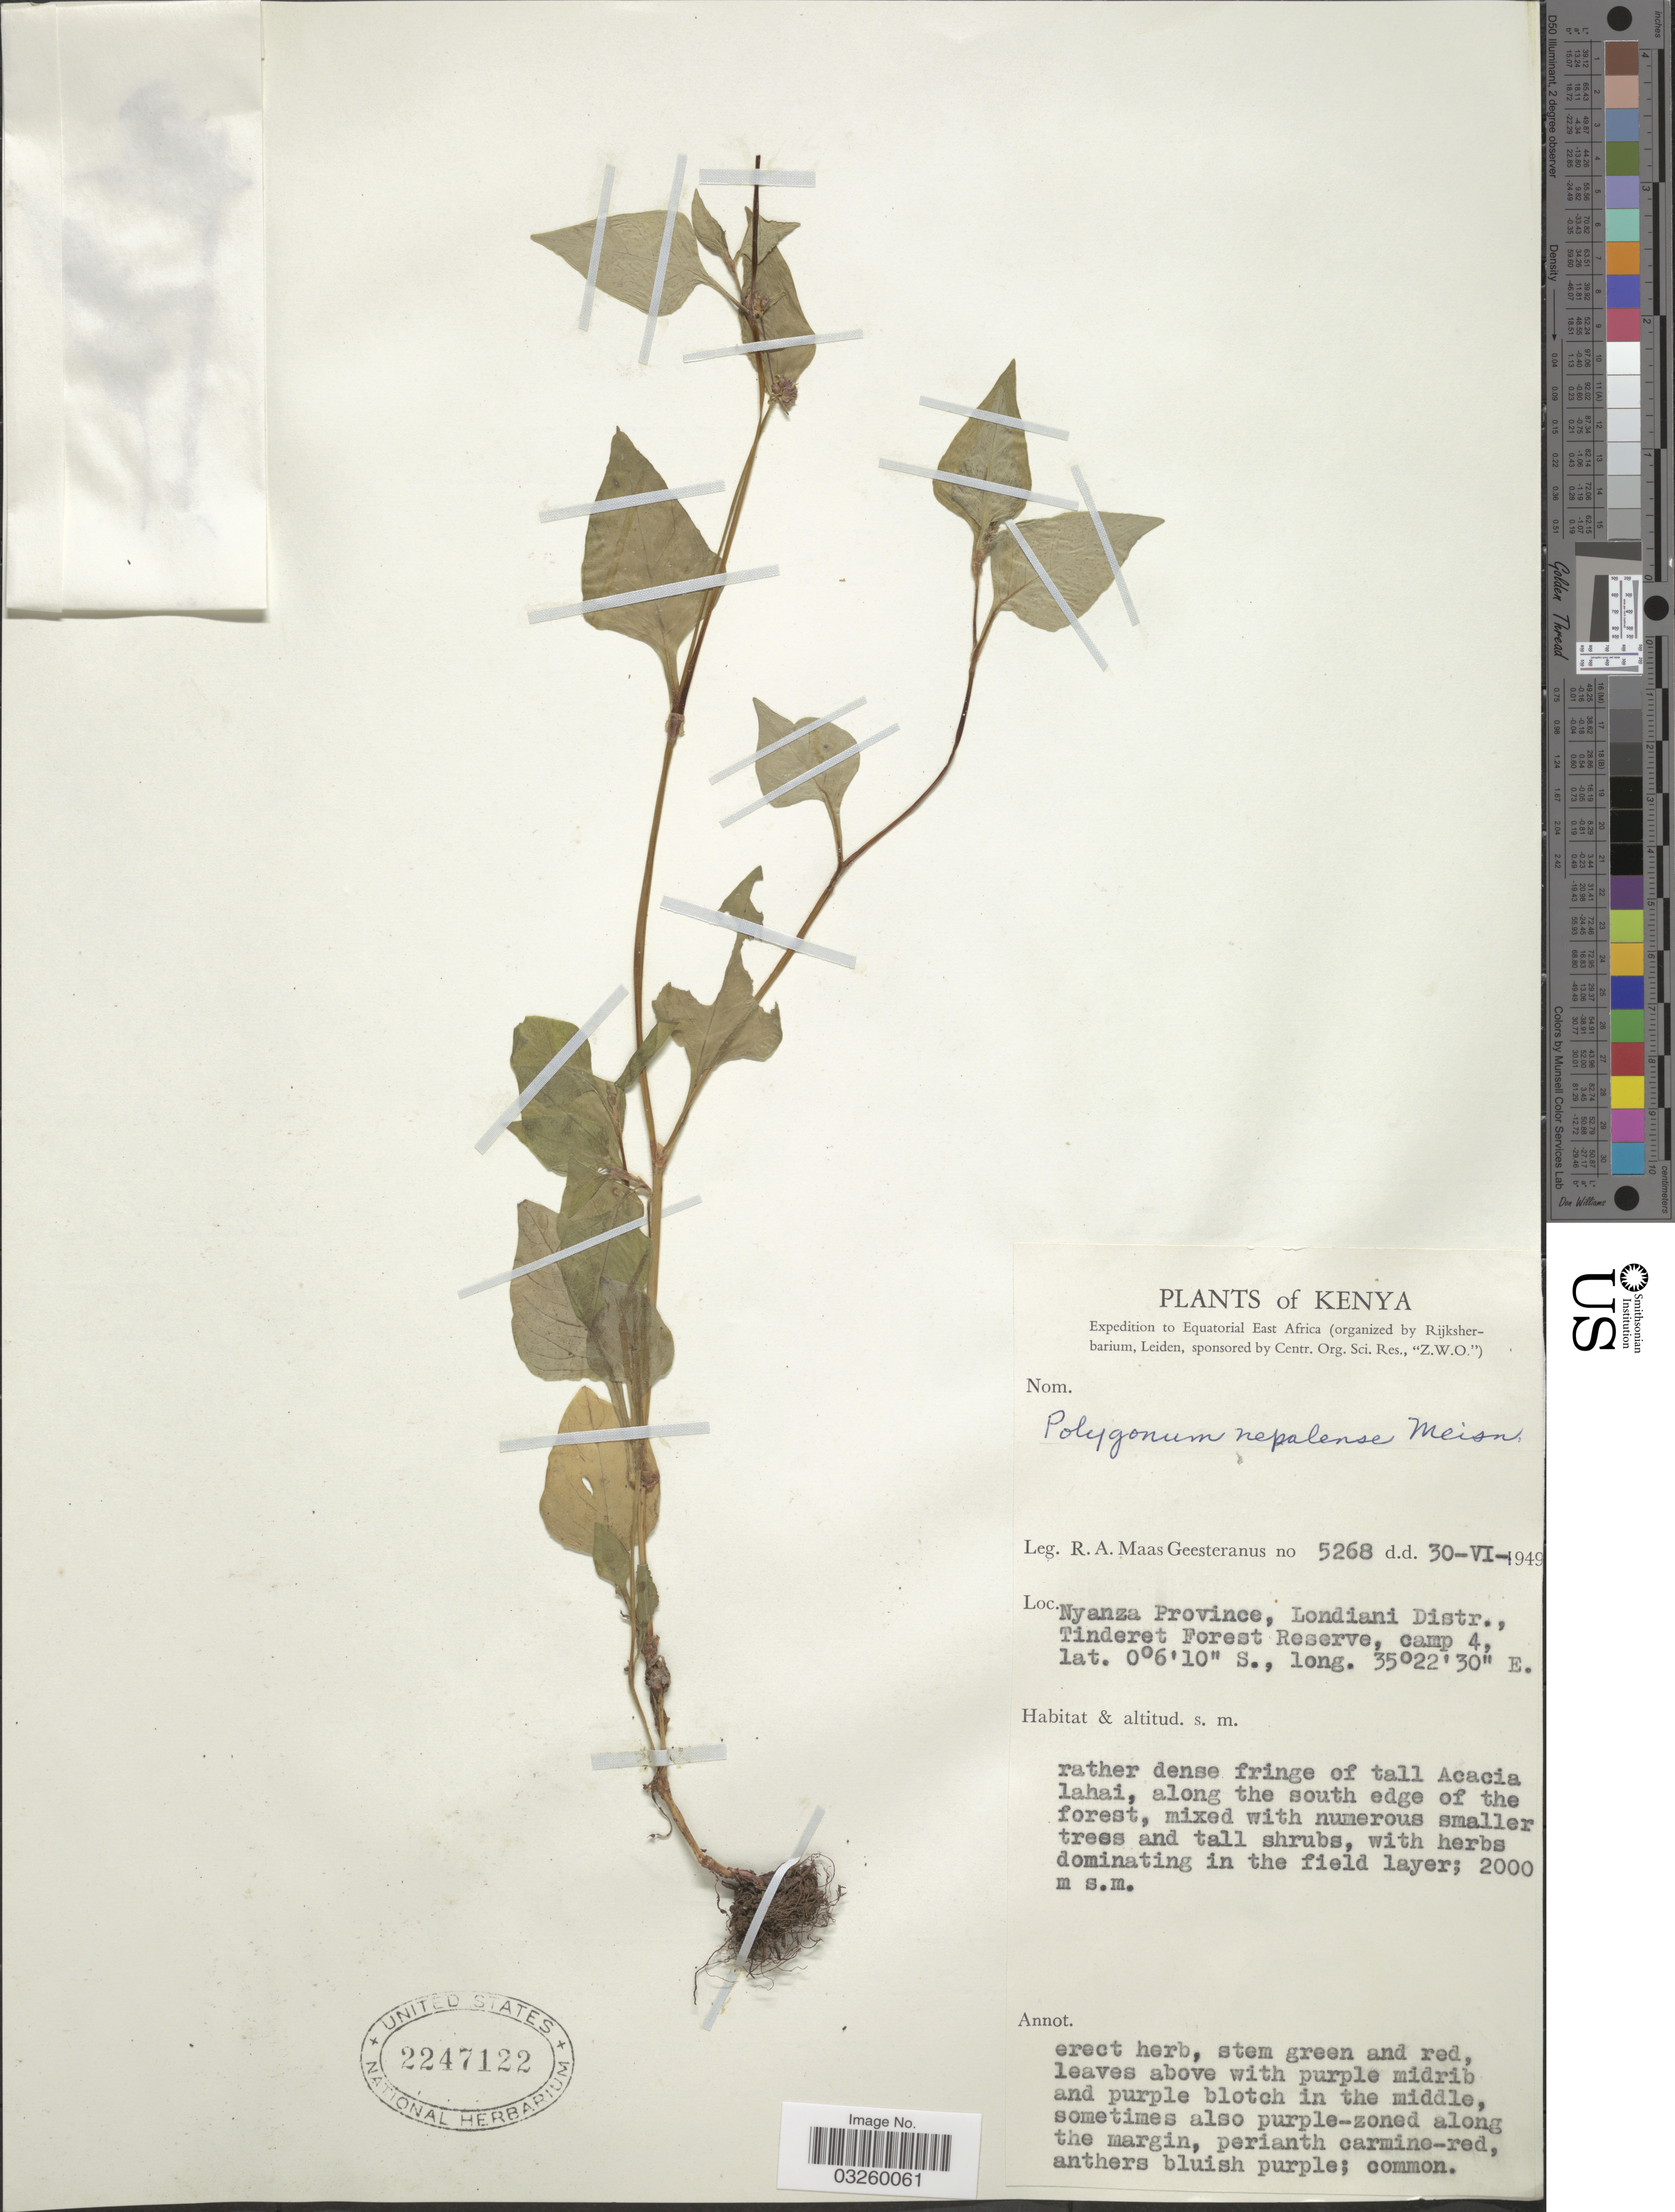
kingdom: Plantae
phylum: Tracheophyta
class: Magnoliopsida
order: Caryophyllales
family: Polygonaceae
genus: Polygonum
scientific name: Polygonum nepalense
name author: Meisn.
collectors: R. A. Maas Geesteranus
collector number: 5268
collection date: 1949-06-30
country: Kenya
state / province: Kericho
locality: Equatorial East Africa. Londiani Distr., Tinderet Forest Reserve, camp 4.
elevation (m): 2000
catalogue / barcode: US 2247122